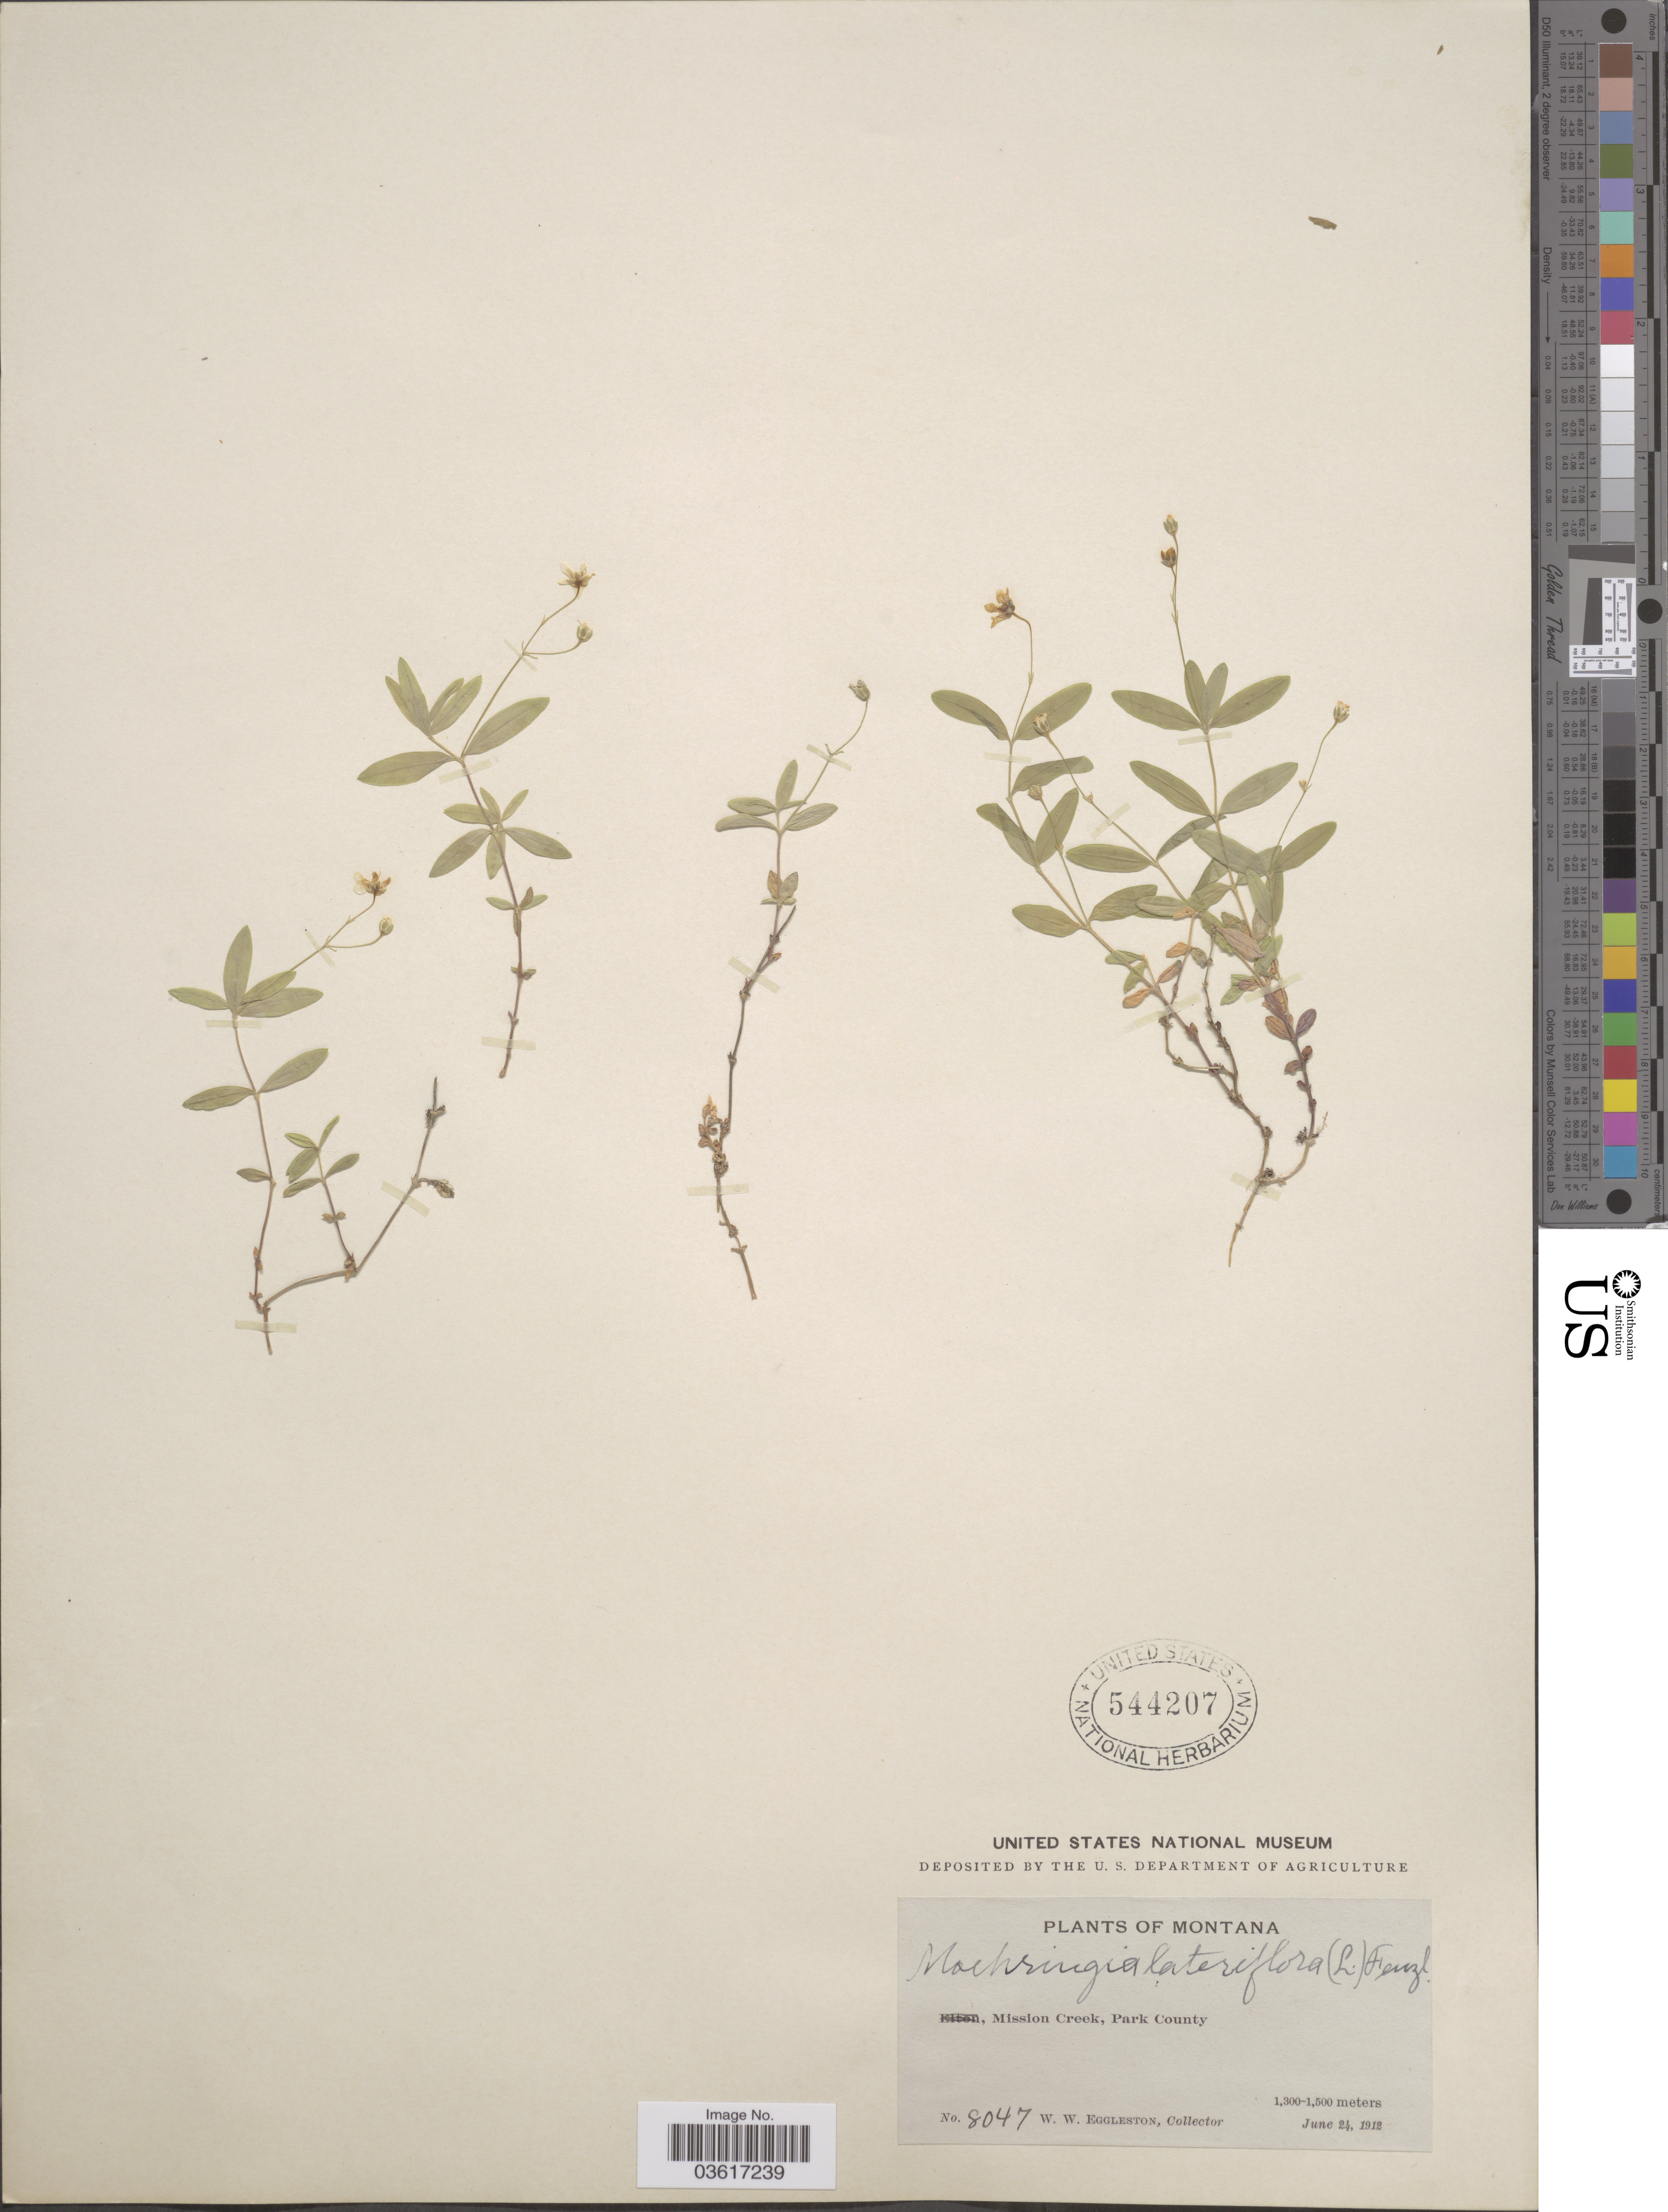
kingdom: Plantae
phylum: Tracheophyta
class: Magnoliopsida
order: Caryophyllales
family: Caryophyllaceae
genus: Moehringia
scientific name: Moehringia lateriflora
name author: (L.) Fenzl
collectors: W. W. Eggleston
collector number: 8047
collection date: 1912-06-24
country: United States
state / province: Montana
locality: Mission Creek, Park County.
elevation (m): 1300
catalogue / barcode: US 544207